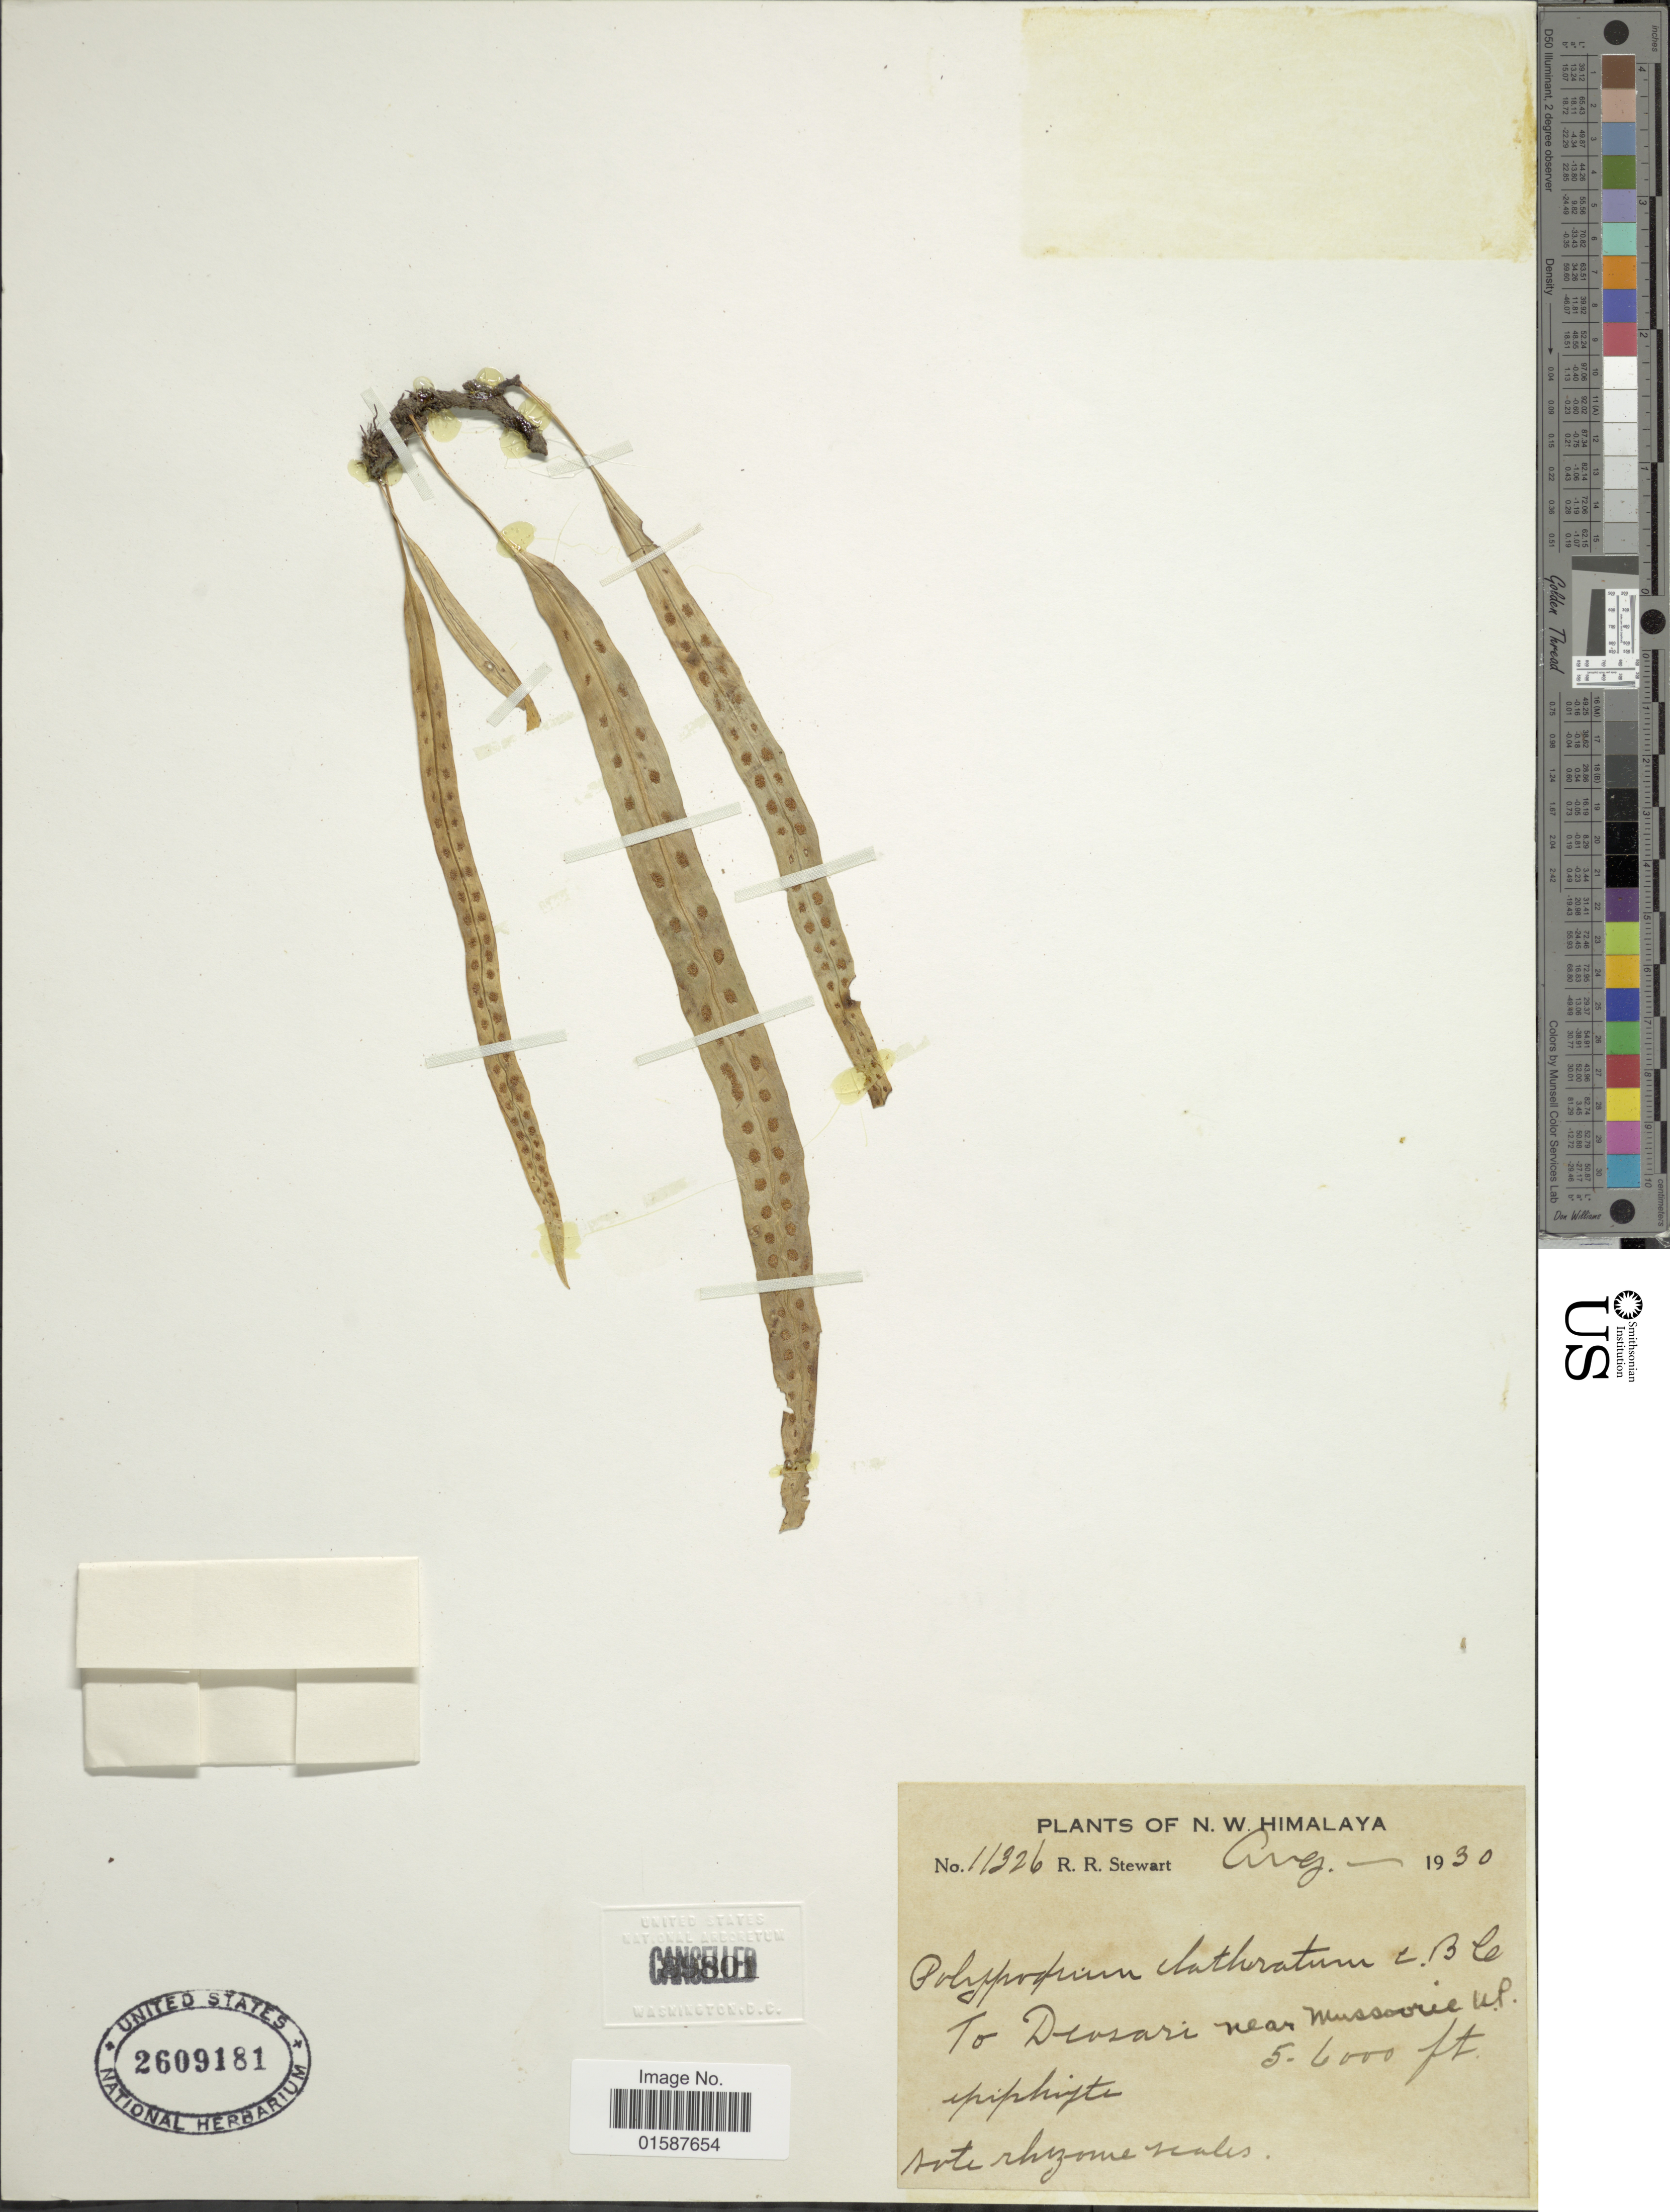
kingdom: Plantae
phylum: Tracheophyta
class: Polypodiopsida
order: Polypodiales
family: Polypodiaceae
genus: Lepisorus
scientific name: Lepisorus clathratus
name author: (C.B. Clarke) Ching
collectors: R. R. Stewart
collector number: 11326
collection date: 1930-08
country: India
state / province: Uttar Pradesh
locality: N. W. Himalaya, to Deosari near Mussoorie UP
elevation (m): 1707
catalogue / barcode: US 2609181